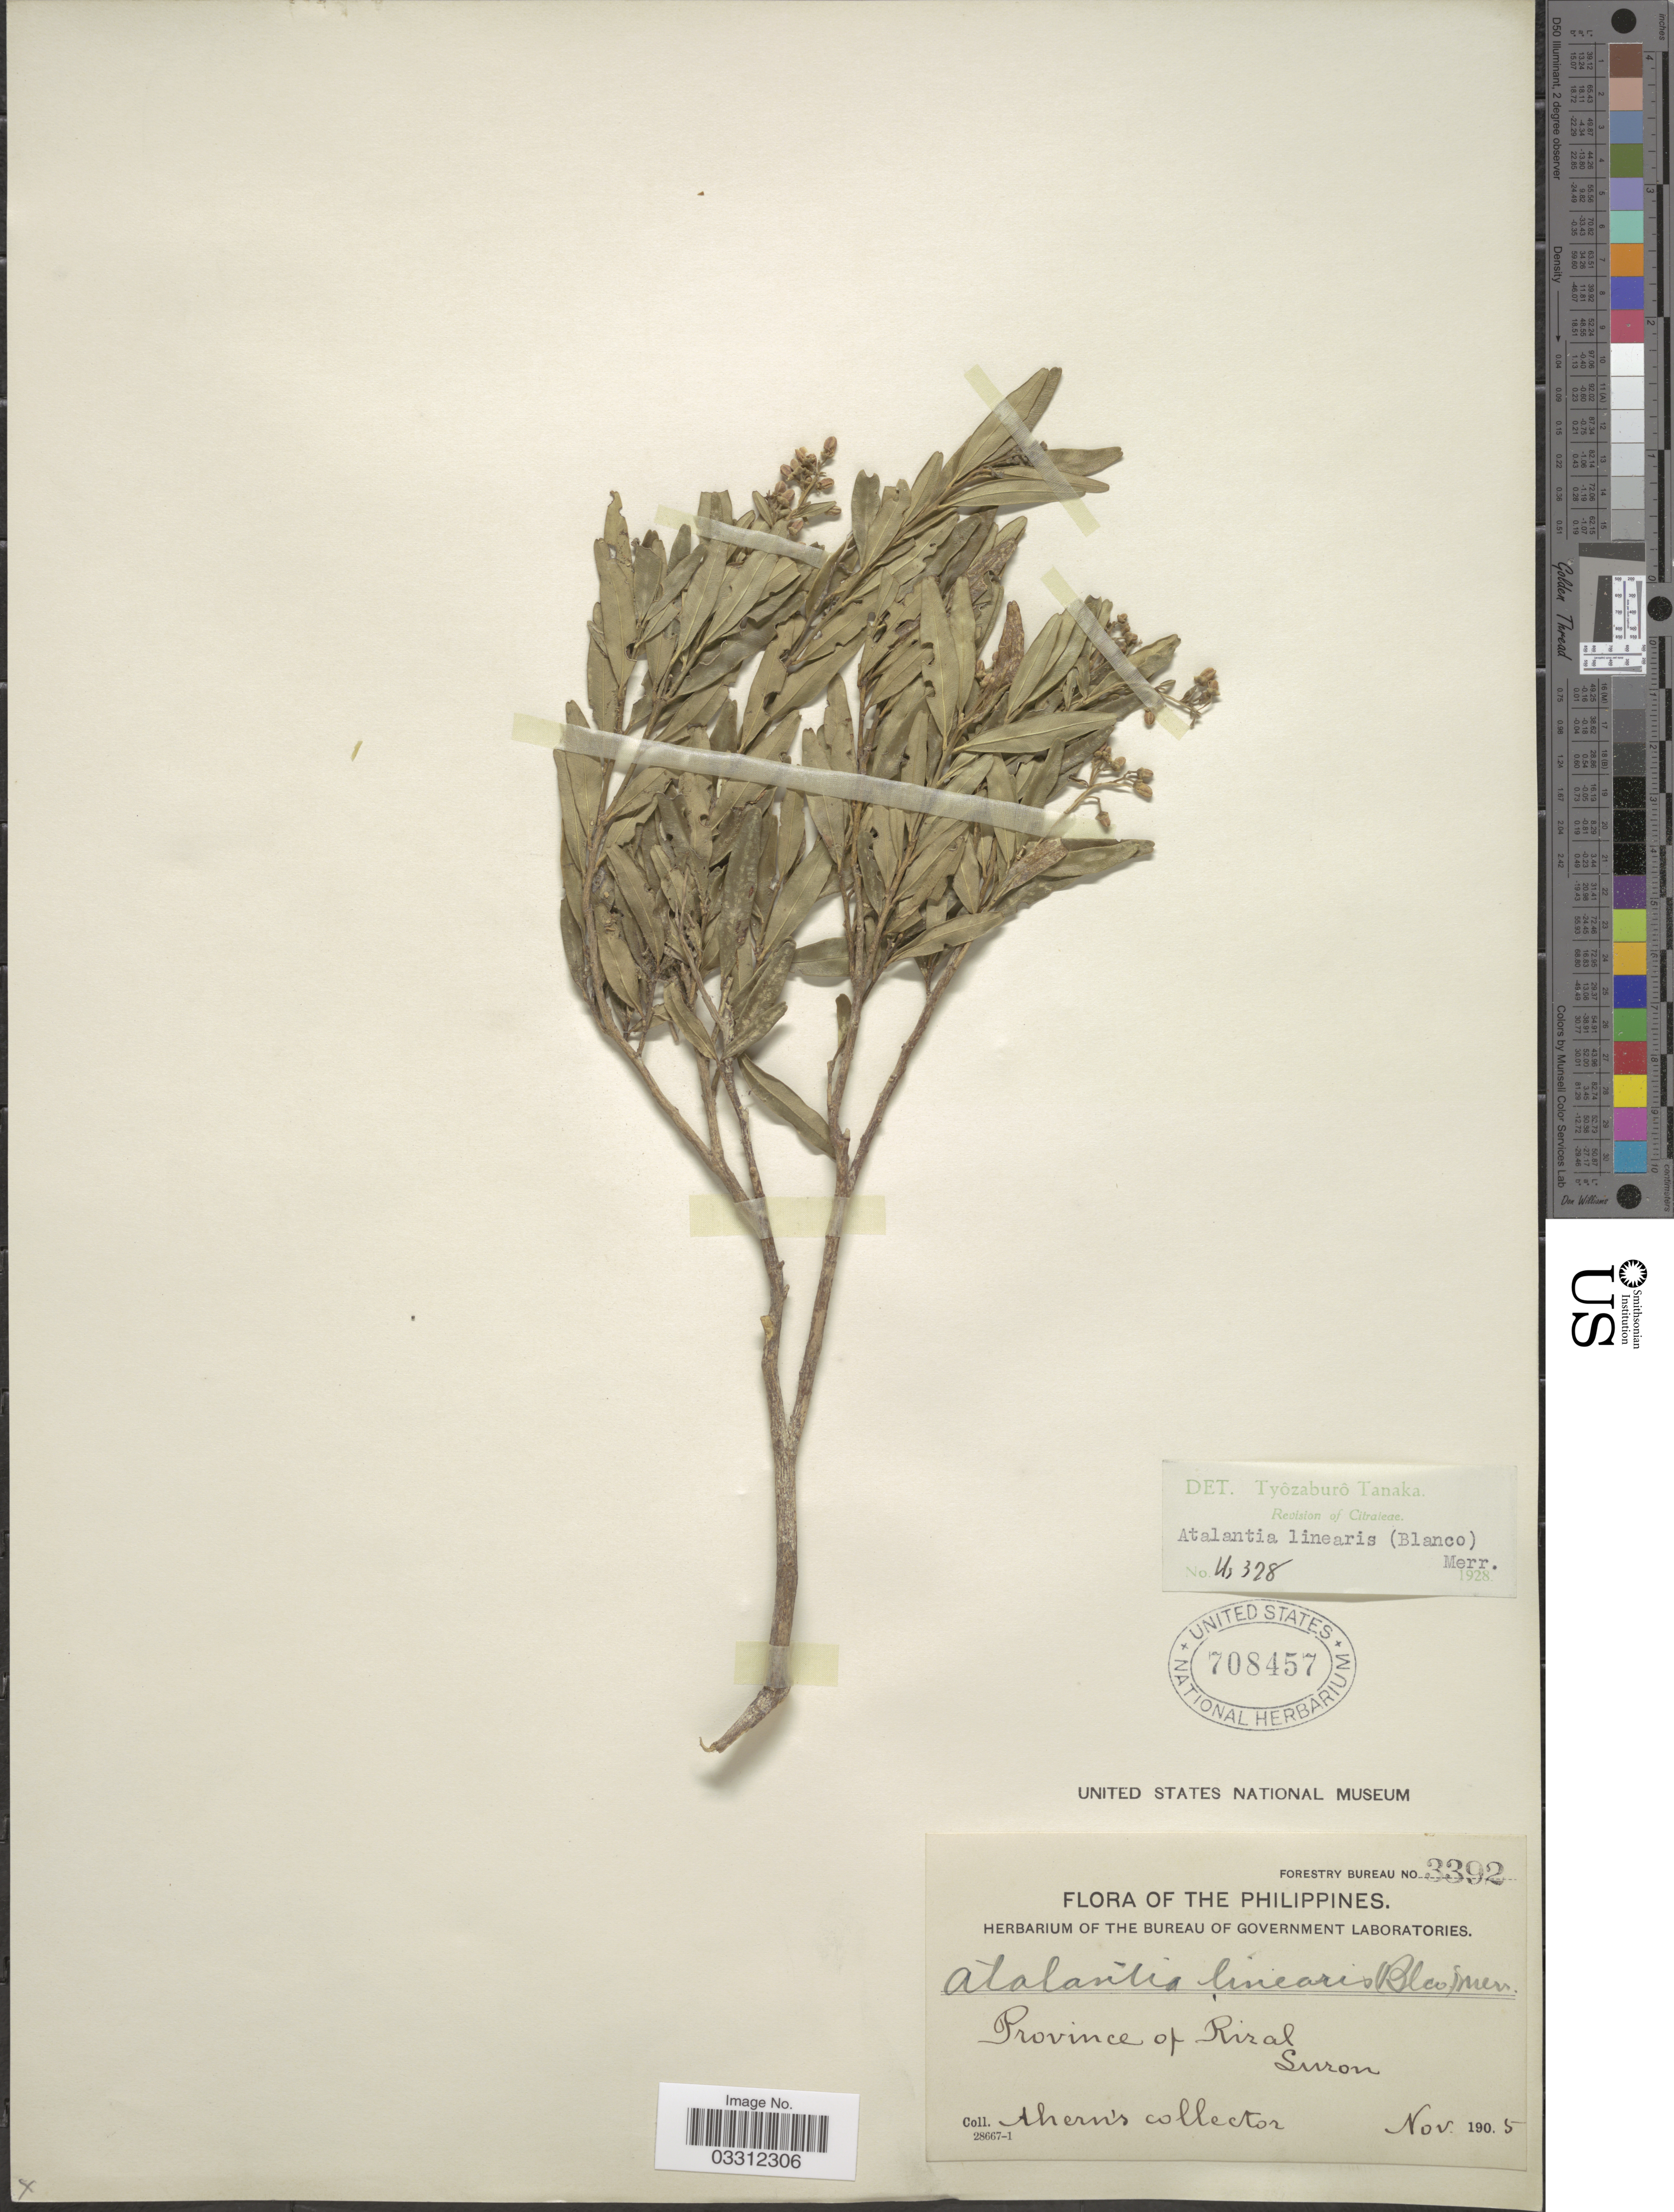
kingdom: Plantae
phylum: Tracheophyta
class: Magnoliopsida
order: Sapindales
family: Rutaceae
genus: Atalantia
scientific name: Atalantia linearis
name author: (Blanco) Merr.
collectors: Ahern's collector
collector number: Forestry Bureau 3392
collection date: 1905-11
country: Philippines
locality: Province of Rizal, Suron.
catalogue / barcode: US 708457